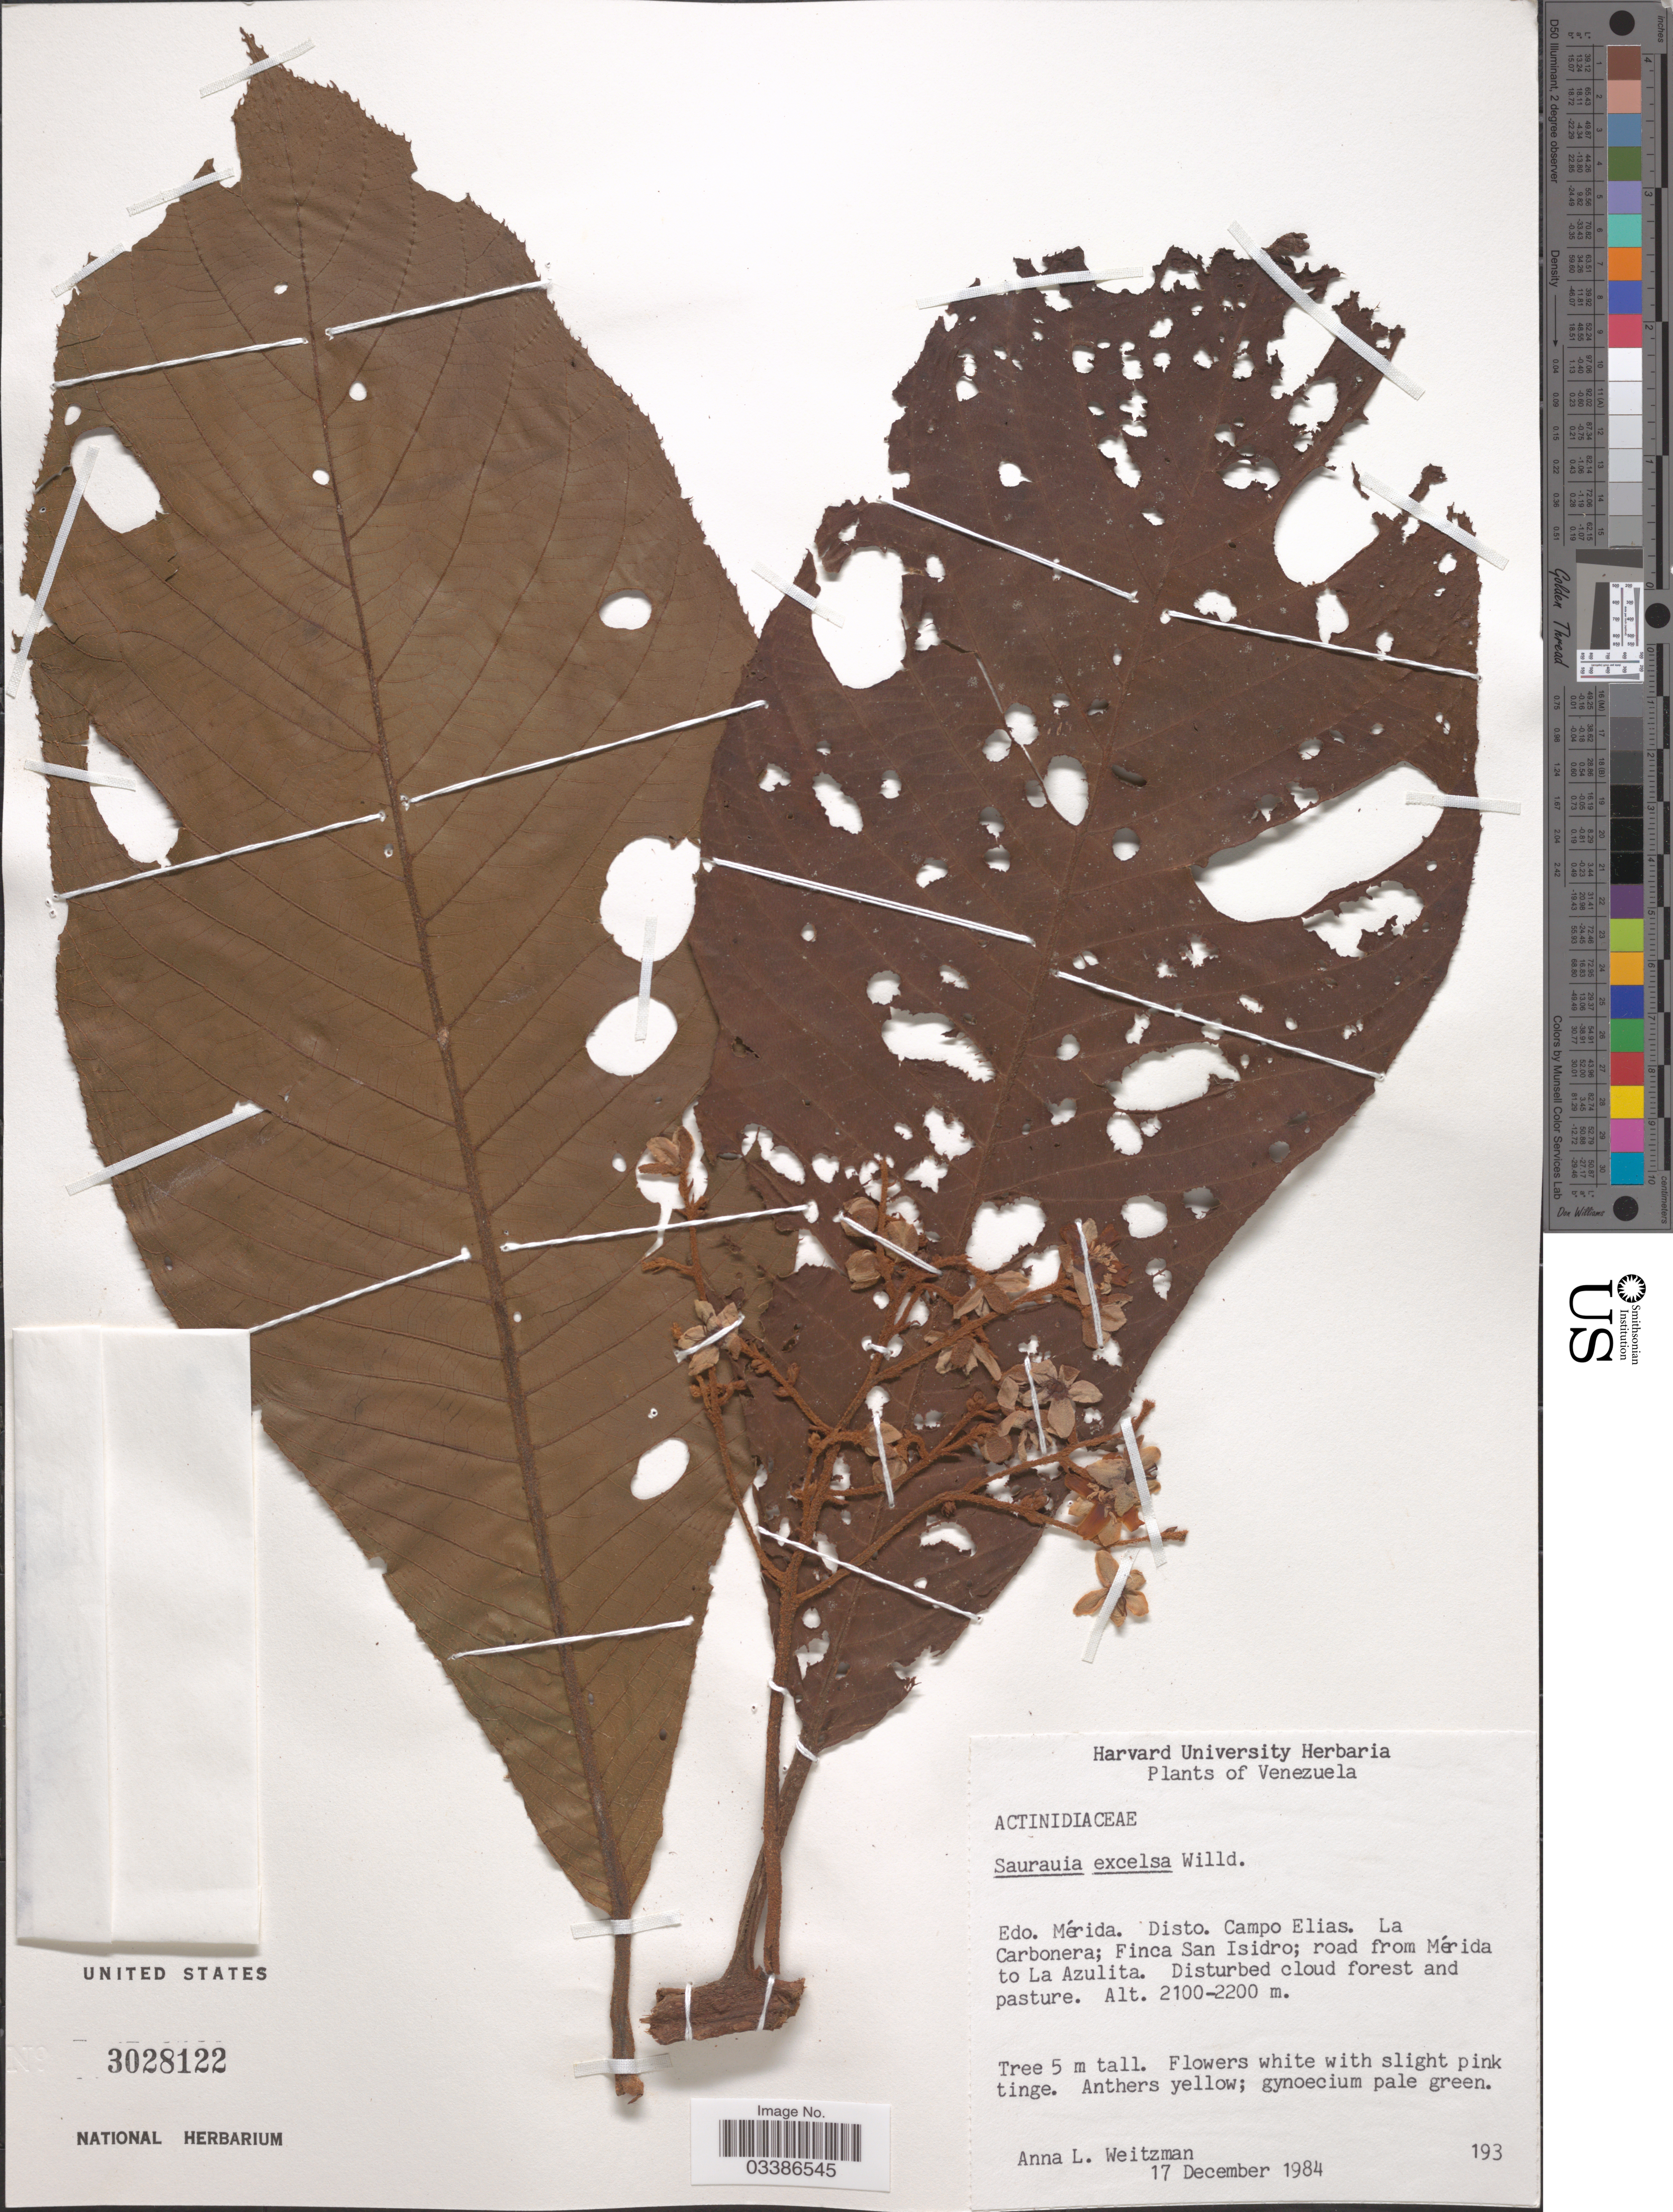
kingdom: Plantae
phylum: Tracheophyta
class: Magnoliopsida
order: Ericales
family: Actinidiaceae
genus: Saurauia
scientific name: Saurauia excelsa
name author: Willd.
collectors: A. L. Weitzman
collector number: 193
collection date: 1984-12-17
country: Venezuela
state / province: Mérida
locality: Disto. Campo Elias. La Carbonera; Finca San Isidro; road from Mérida to La Azulita.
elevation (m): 2100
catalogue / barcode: US 3028122